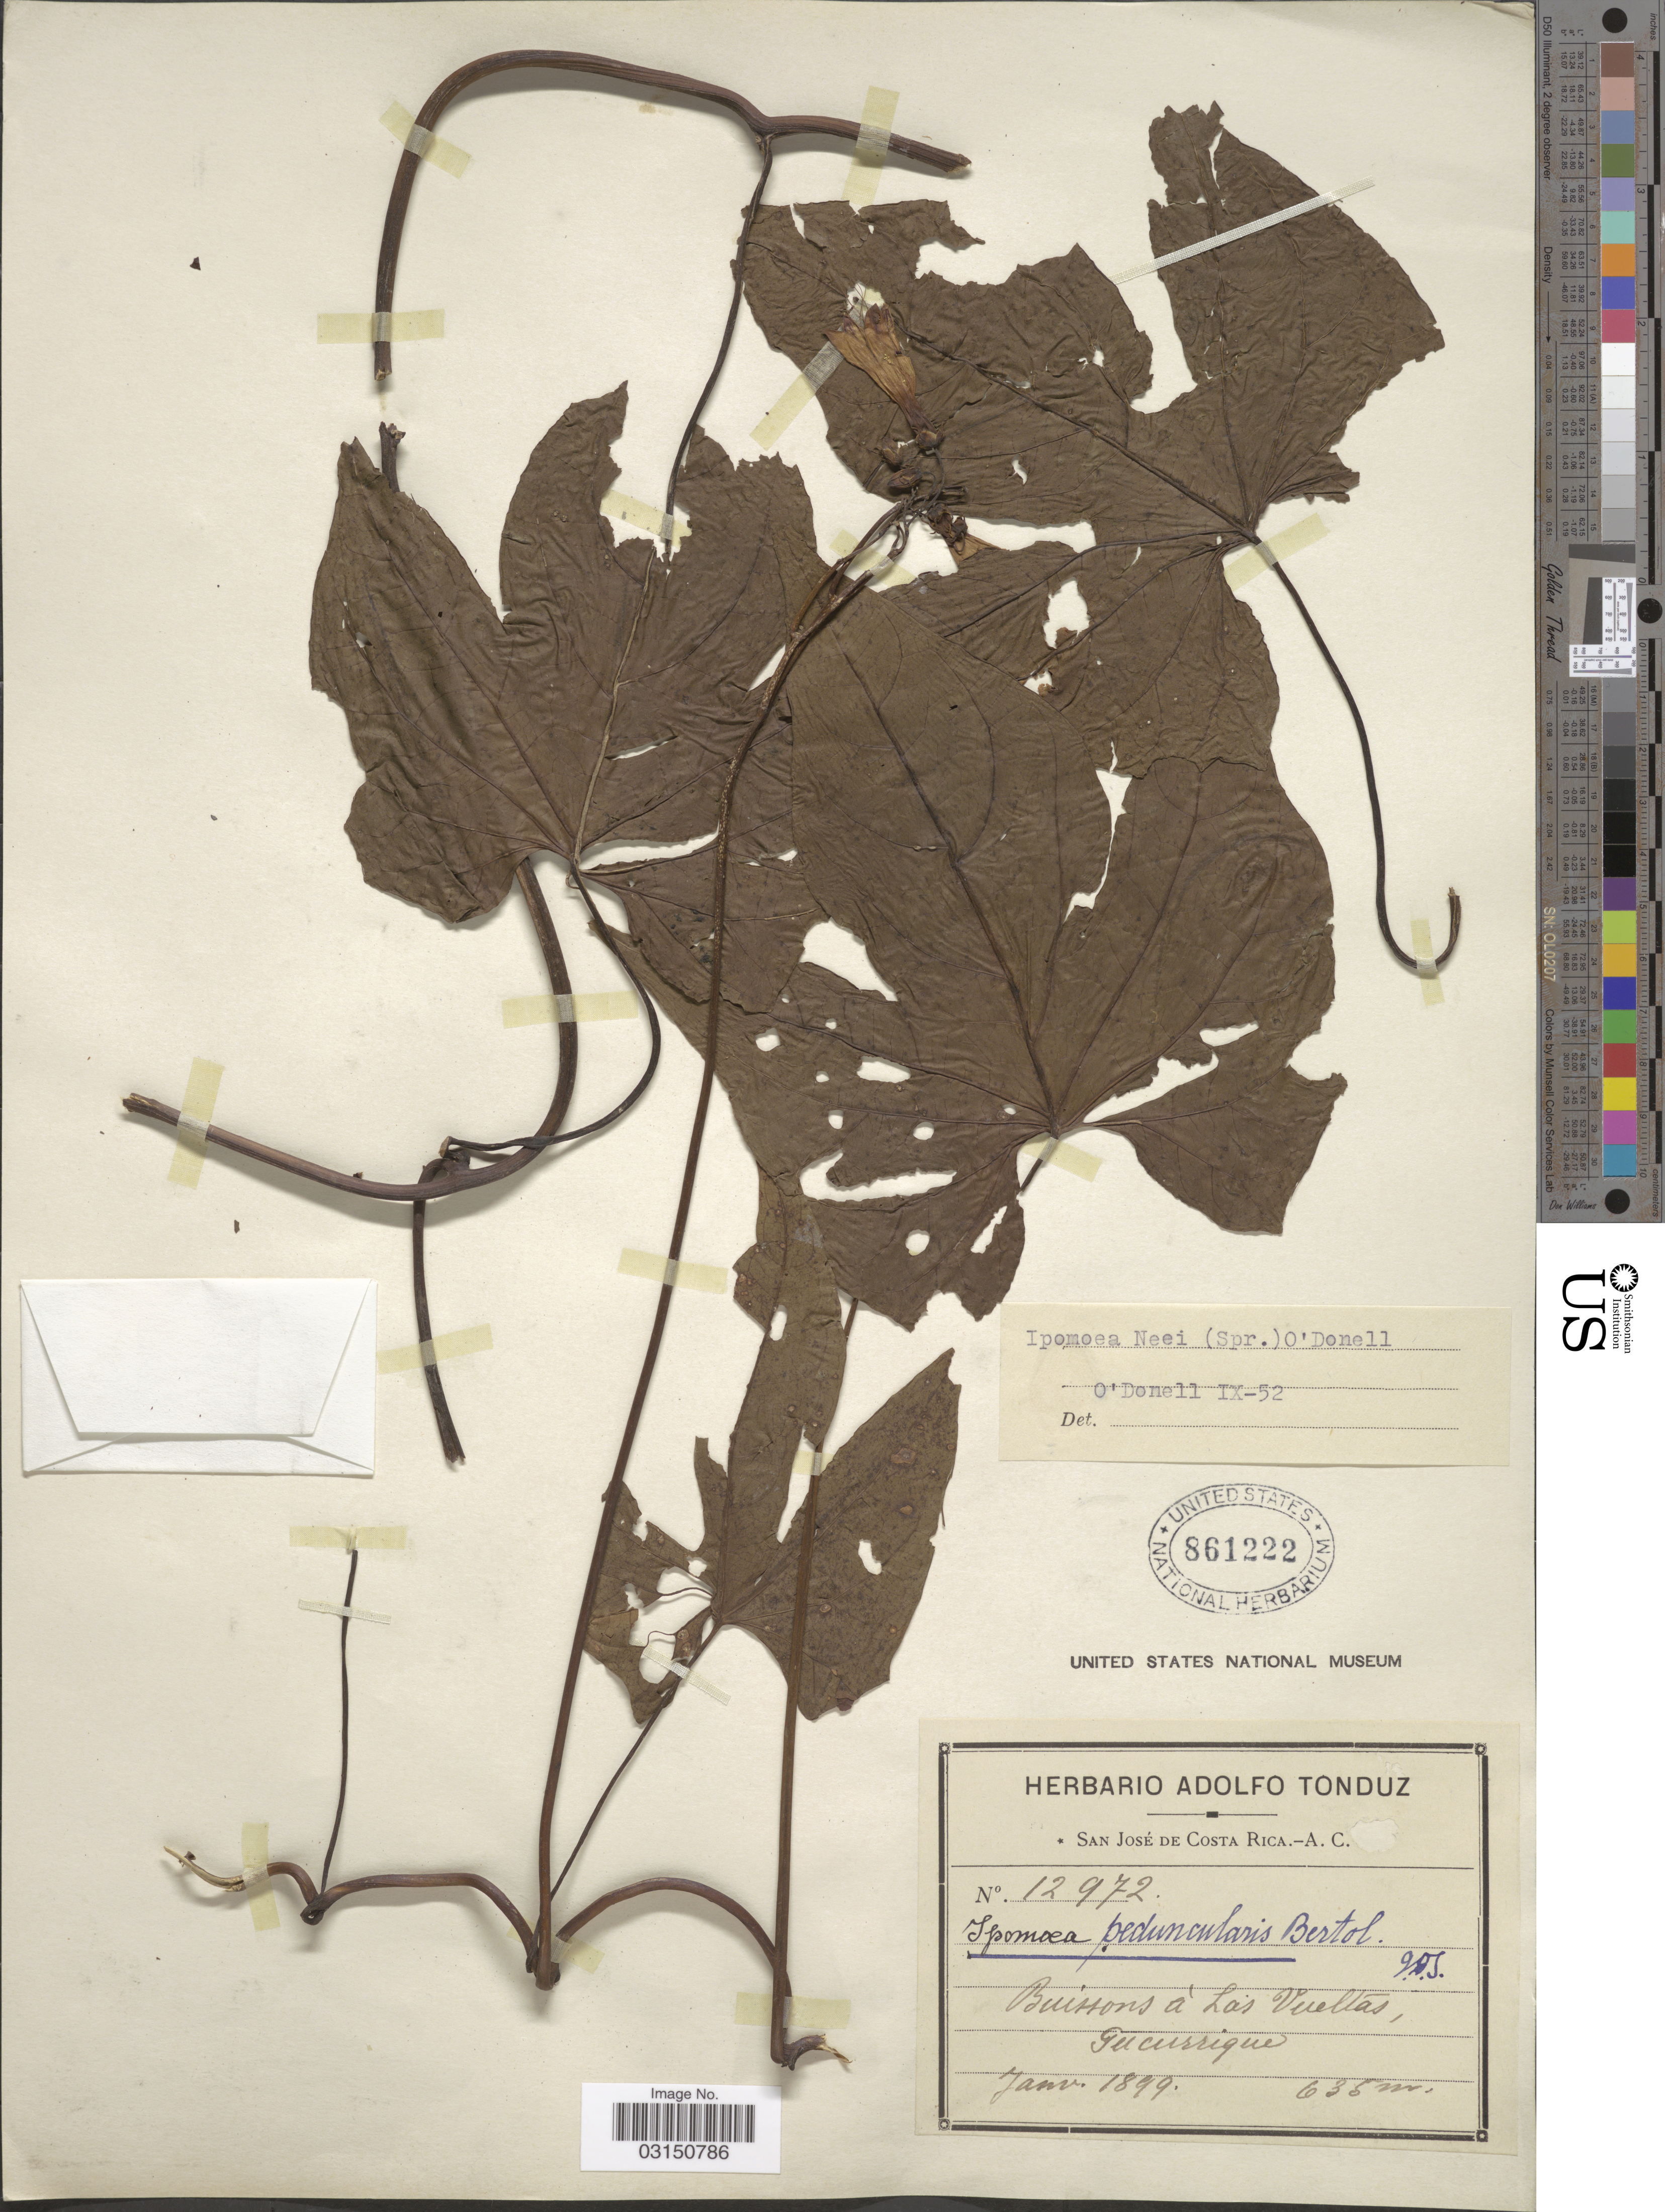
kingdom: Plantae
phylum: Tracheophyta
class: Magnoliopsida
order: Solanales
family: Convolvulaceae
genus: Ipomoea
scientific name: Ipomoea neei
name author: (Spreng.) O'Donell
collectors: ex Herb. Adolfo Tonduz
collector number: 12972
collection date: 1899-01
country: Costa Rica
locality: Buissons à Las Vueltas, Tucurrique.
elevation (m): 635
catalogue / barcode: US 861222